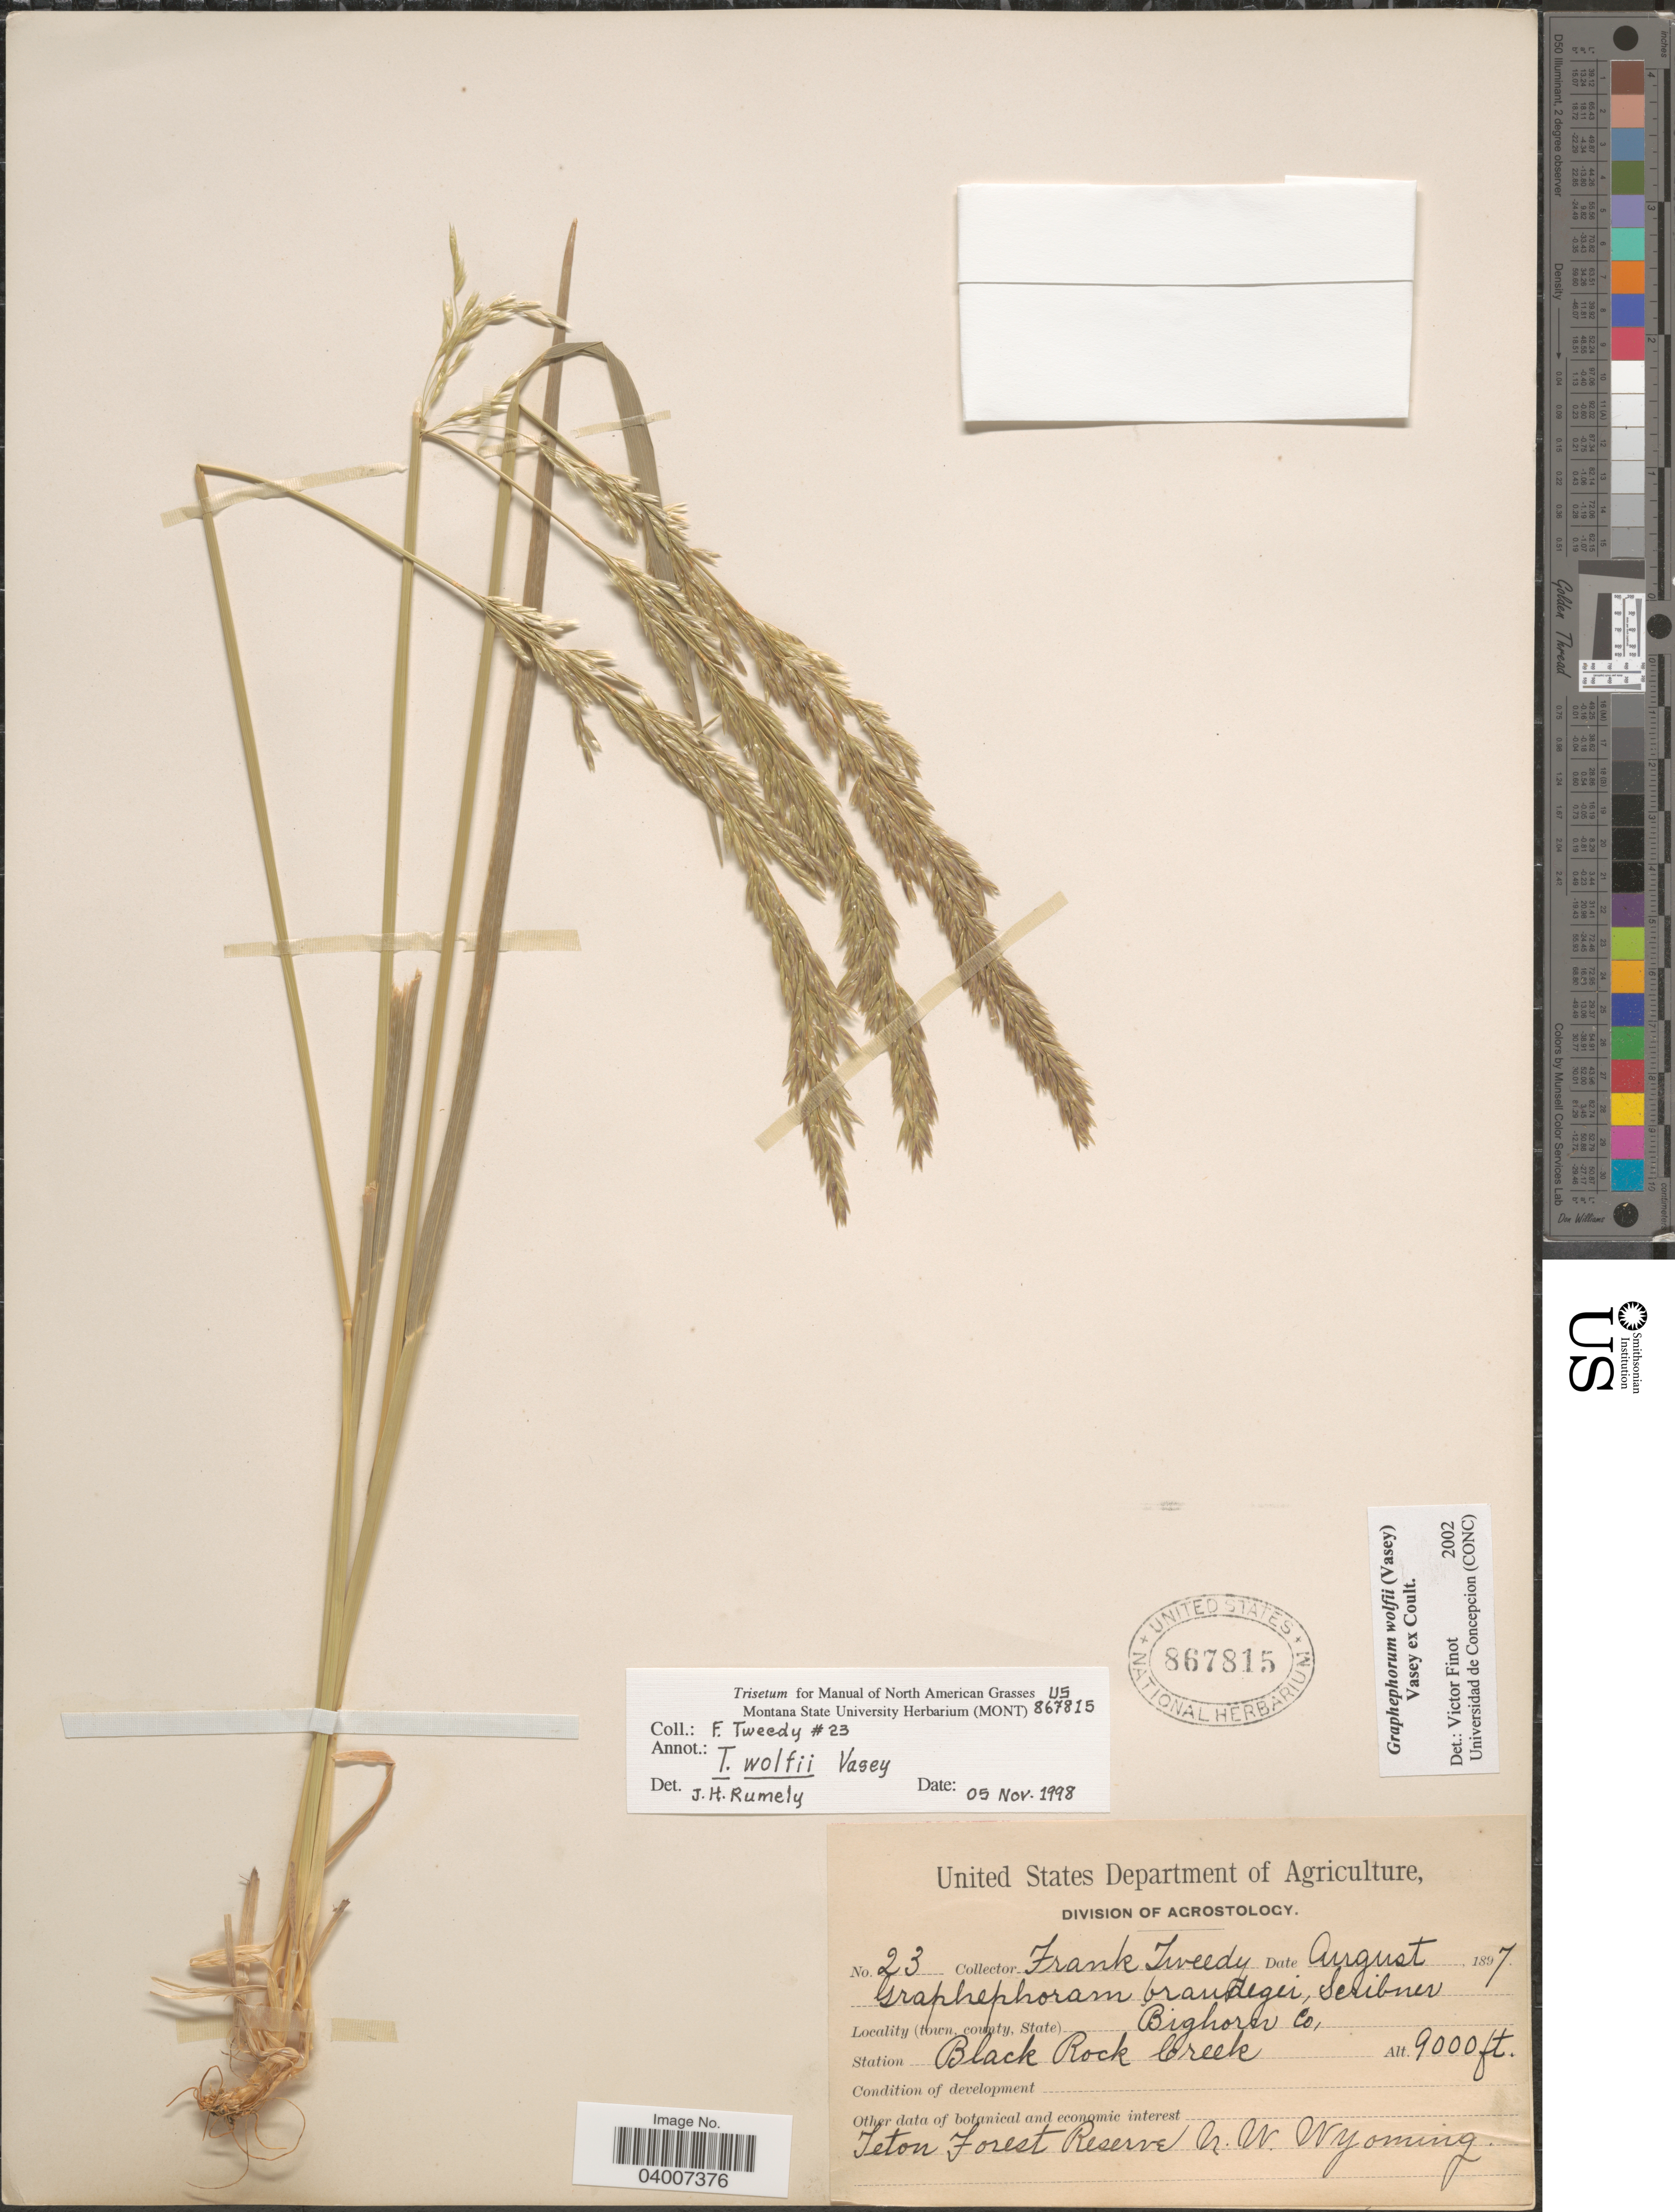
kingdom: Plantae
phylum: Tracheophyta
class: Liliopsida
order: Poales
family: Poaceae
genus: Graphephorum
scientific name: Graphephorum wolfii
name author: (E. Fourn.) Vasey ex Coult.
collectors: F. Tweedy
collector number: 23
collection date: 1897-08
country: United States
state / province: Wyoming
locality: Bighorn Co, Station Black Rock Creek. Teton Forest Reserve N.W. Wyoming.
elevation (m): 2743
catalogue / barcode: US 867815